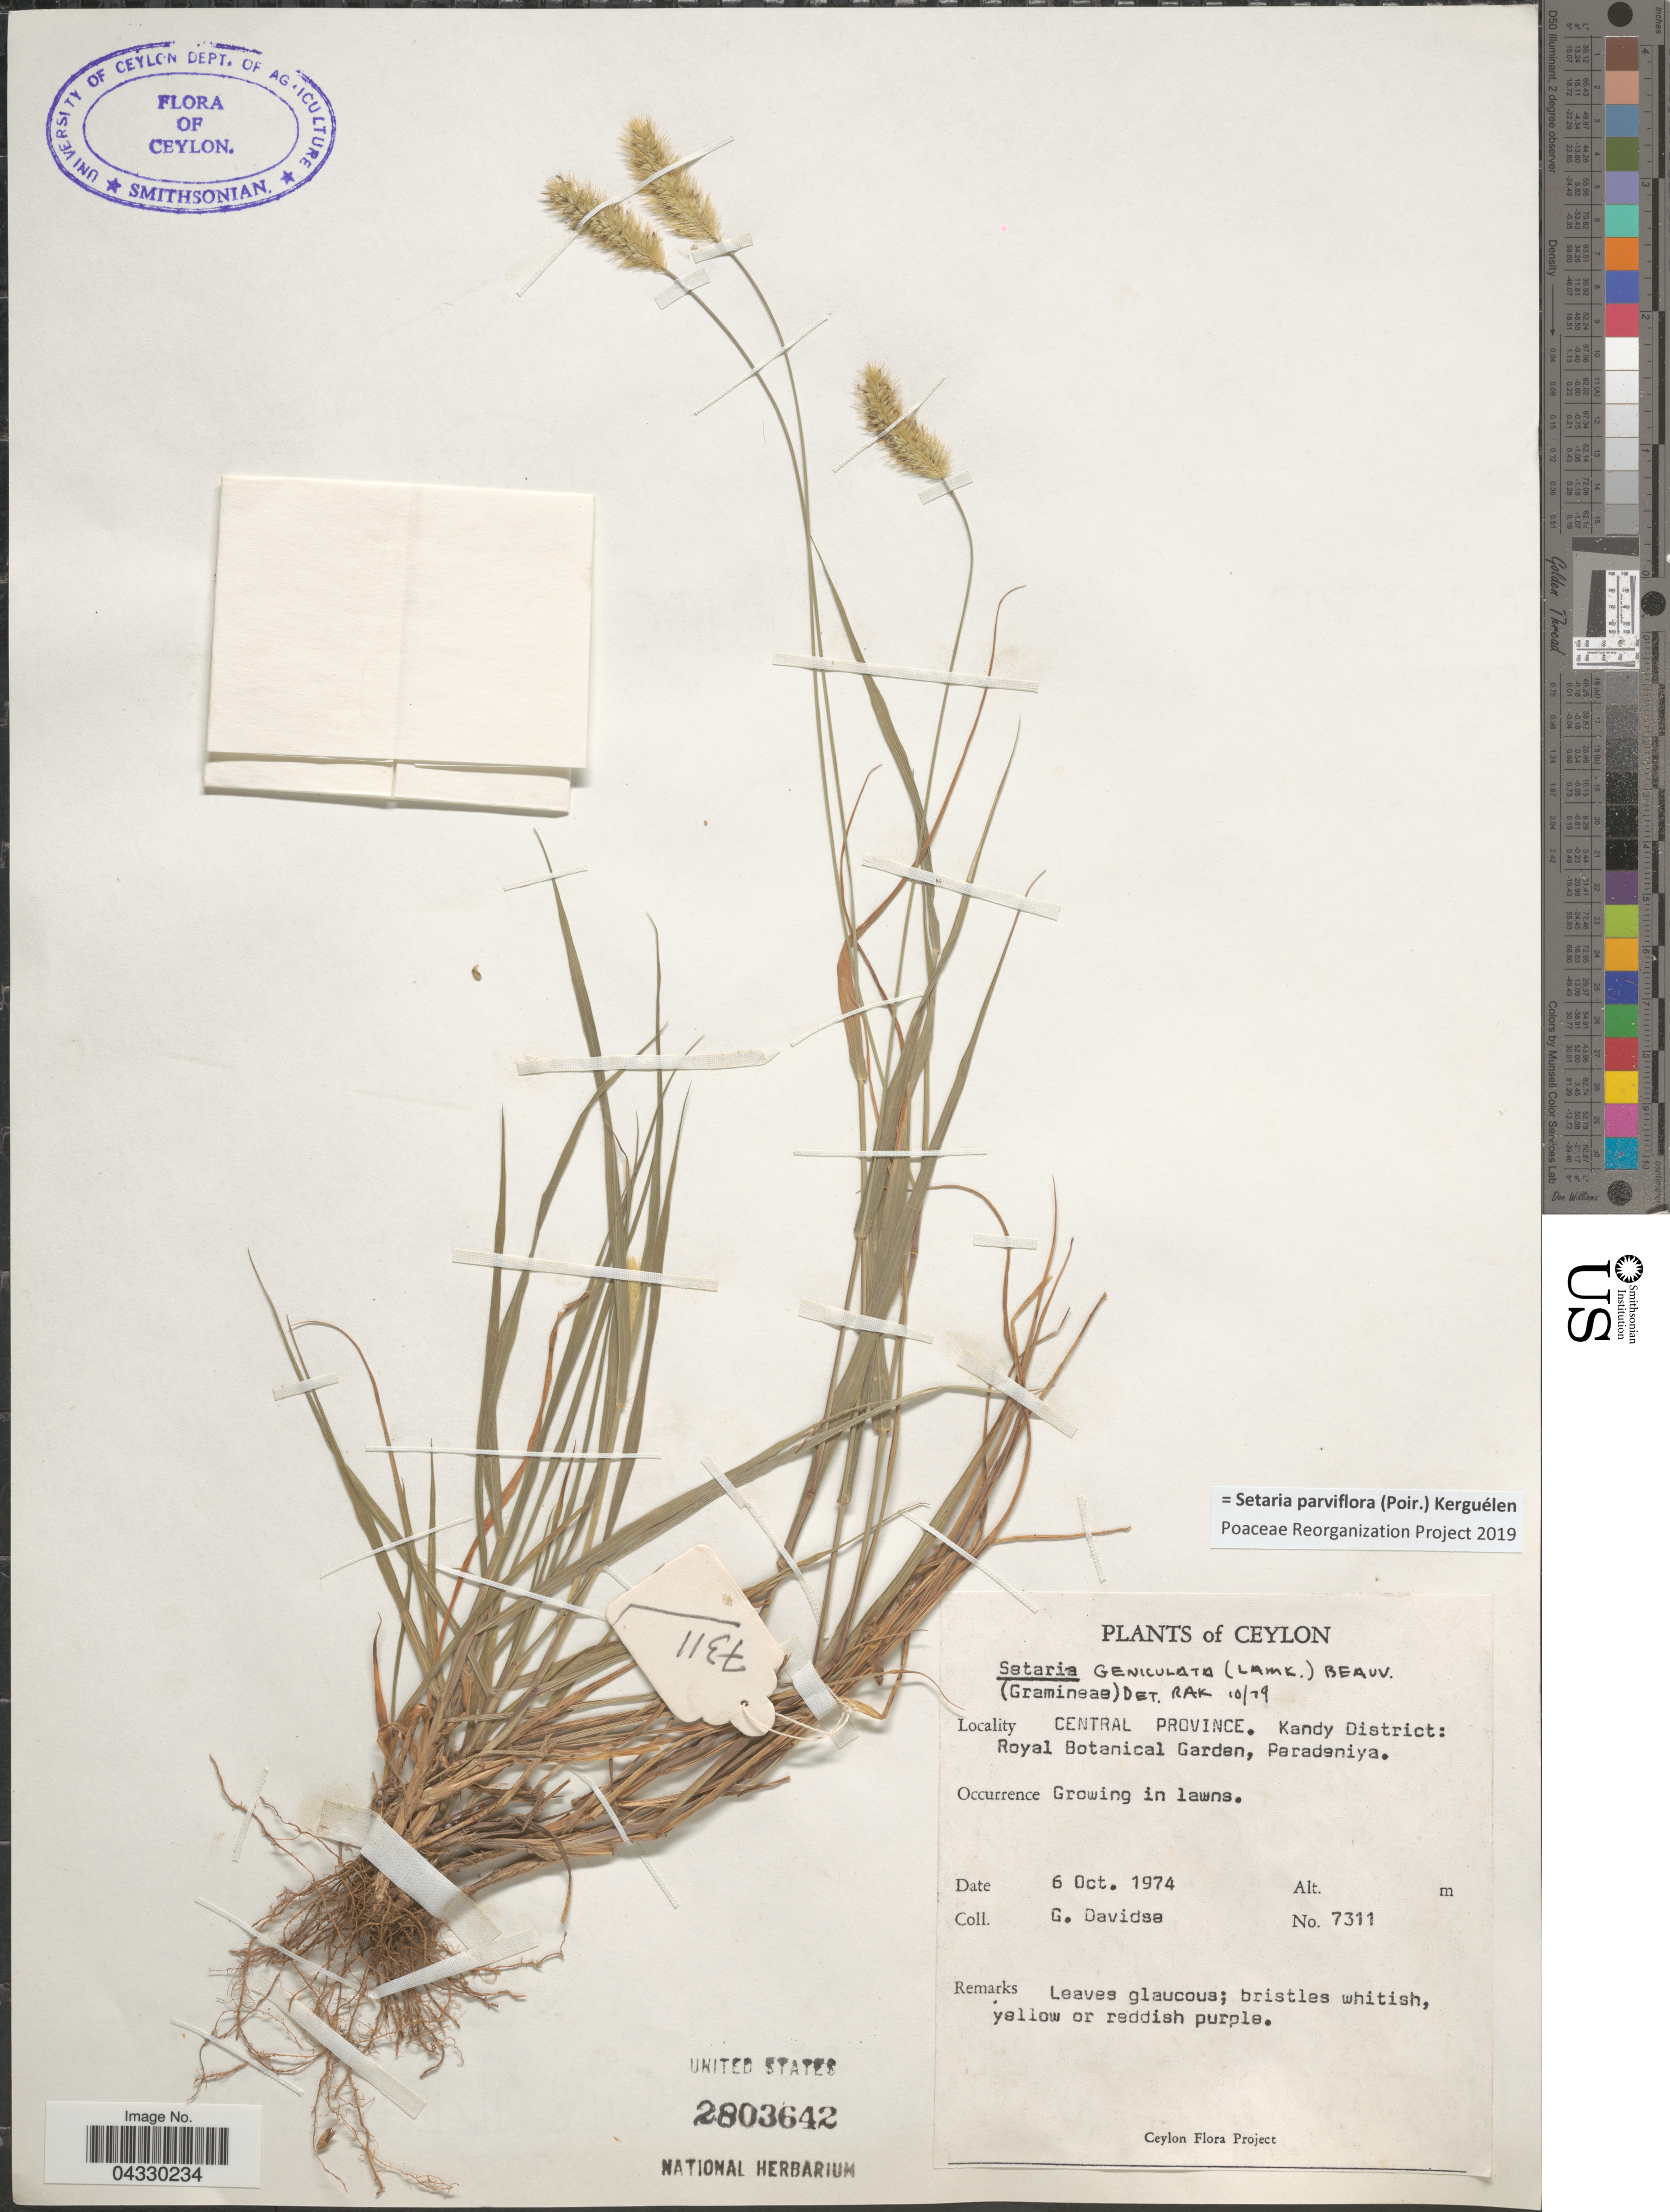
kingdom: Plantae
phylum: Tracheophyta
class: Liliopsida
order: Poales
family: Poaceae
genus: Setaria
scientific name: Setaria parviflora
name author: (Poir.) Kerguélen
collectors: G. Davidse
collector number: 7311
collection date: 1974-10-06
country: Sri Lanka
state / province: Central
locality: Ceylon. Kandy District: Royal Botanical Garden, Peradeniya. Growing in lawns.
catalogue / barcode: US 2803642